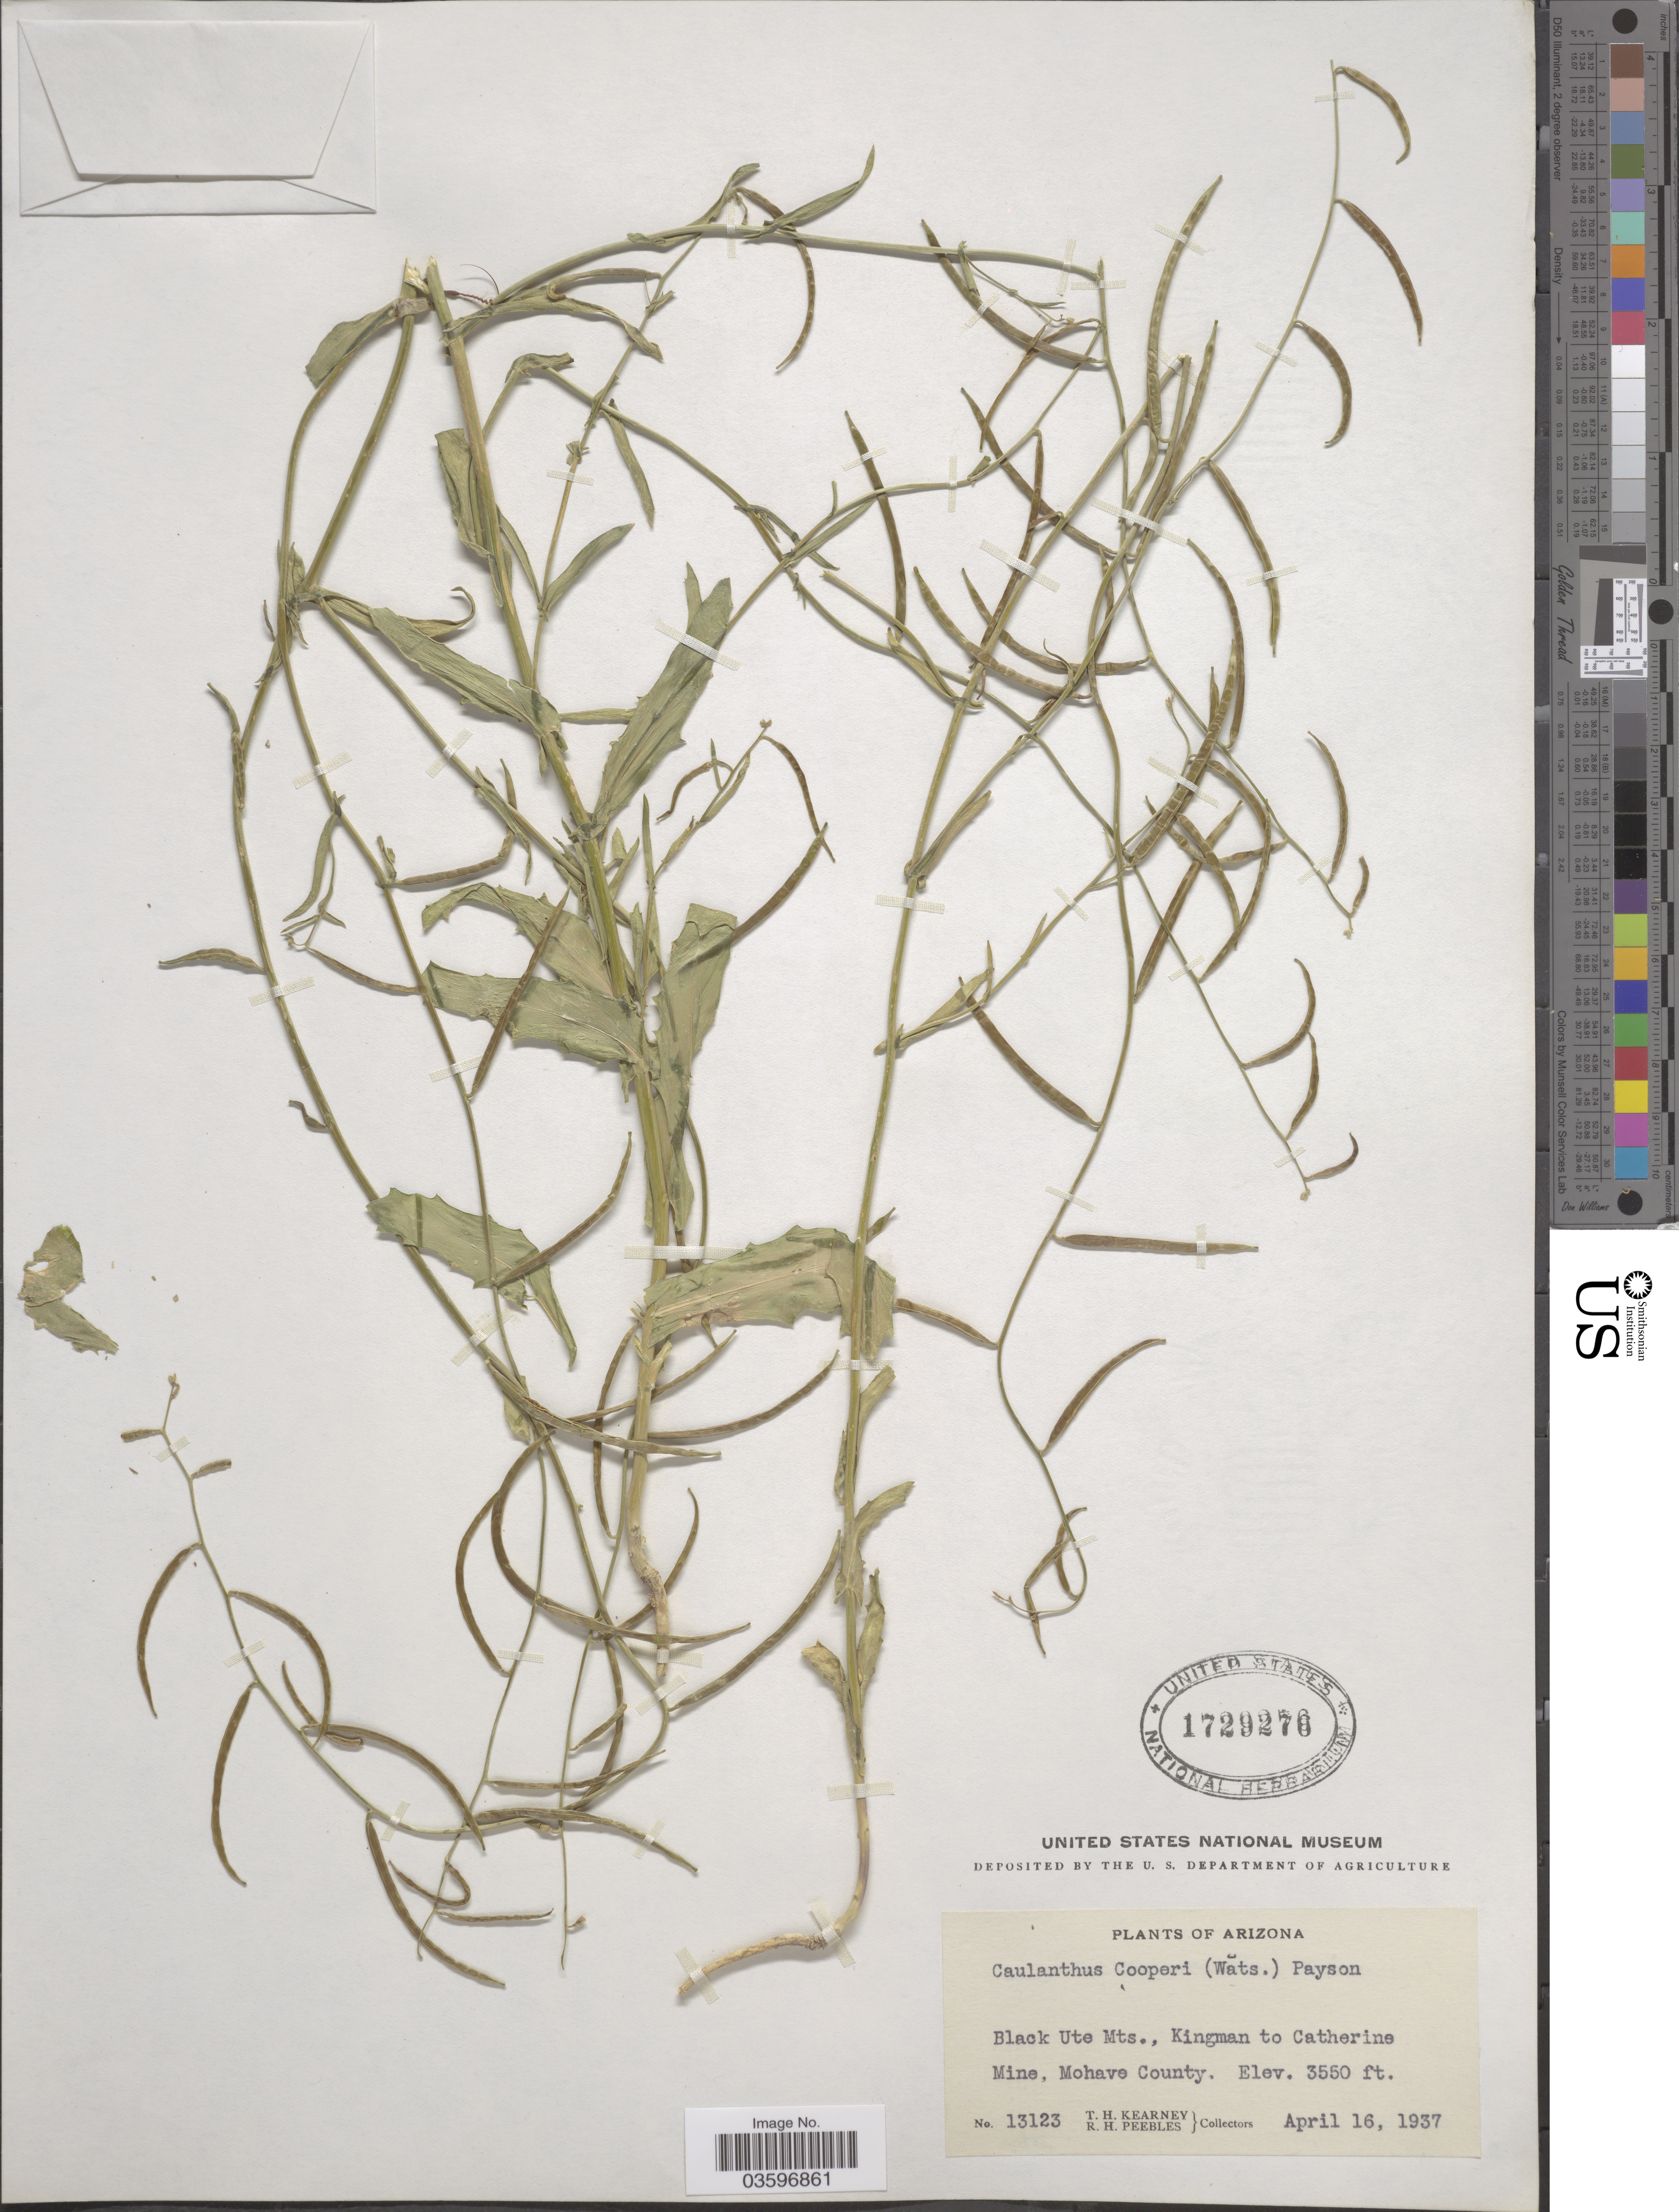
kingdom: Plantae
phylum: Tracheophyta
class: Magnoliopsida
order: Brassicales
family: Brassicaceae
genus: Caulanthus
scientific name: Caulanthus cooperi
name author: (S. Watson) Payson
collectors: T. H. Kearney & R. H. Peebles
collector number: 13123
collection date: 1937-04-16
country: United States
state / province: Arizona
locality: Black Ute Mts., Kingman to Catherine Mine, Mohave County.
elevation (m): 1082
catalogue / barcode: US 1729276